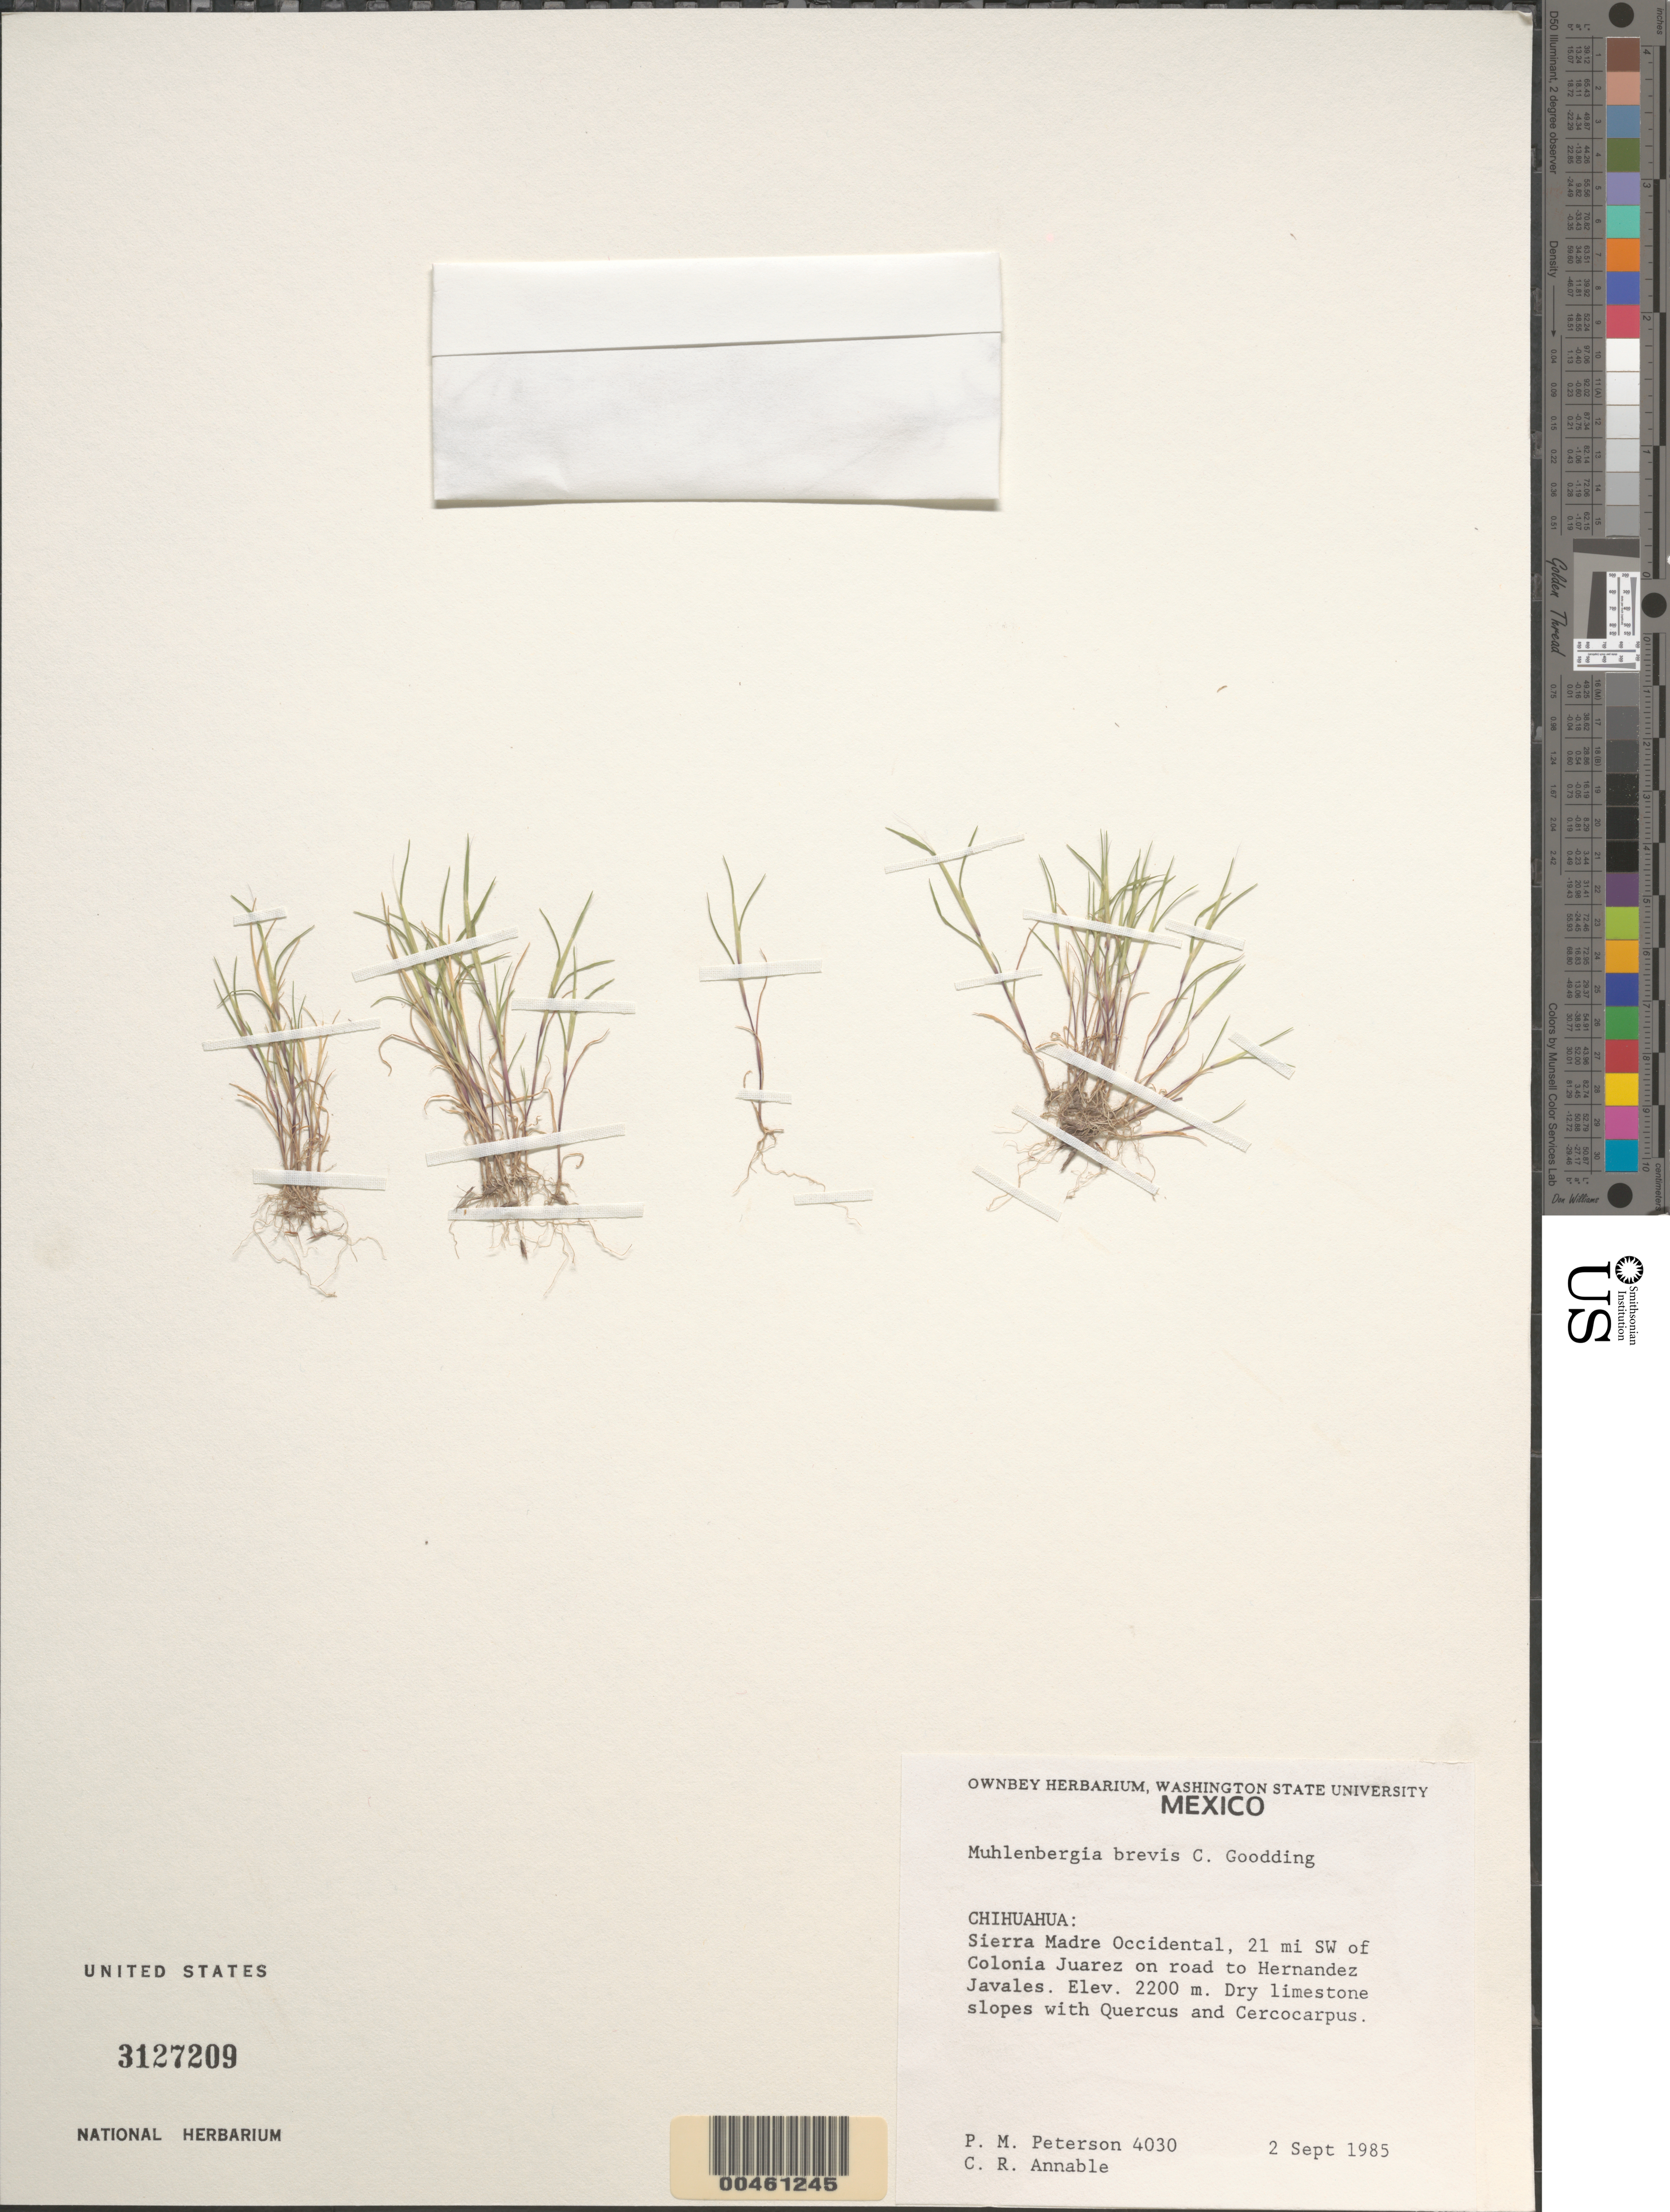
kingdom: Plantae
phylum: Tracheophyta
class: Liliopsida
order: Poales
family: Poaceae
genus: Muhlenbergia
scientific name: Muhlenbergia brevis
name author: C.O. Goodd.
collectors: P. M. Peterson & C. R. Annable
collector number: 04030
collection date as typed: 02 Sep 1985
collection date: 1985-09-02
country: Mexico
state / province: Chihuahua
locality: Sierra Madre Occidental, 21 miles SW of Colonia Juarez on road to Hernandez Javales.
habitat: Dry limestone slopes, with Quercus and Cercocarpus.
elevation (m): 2200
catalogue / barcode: US 3127209